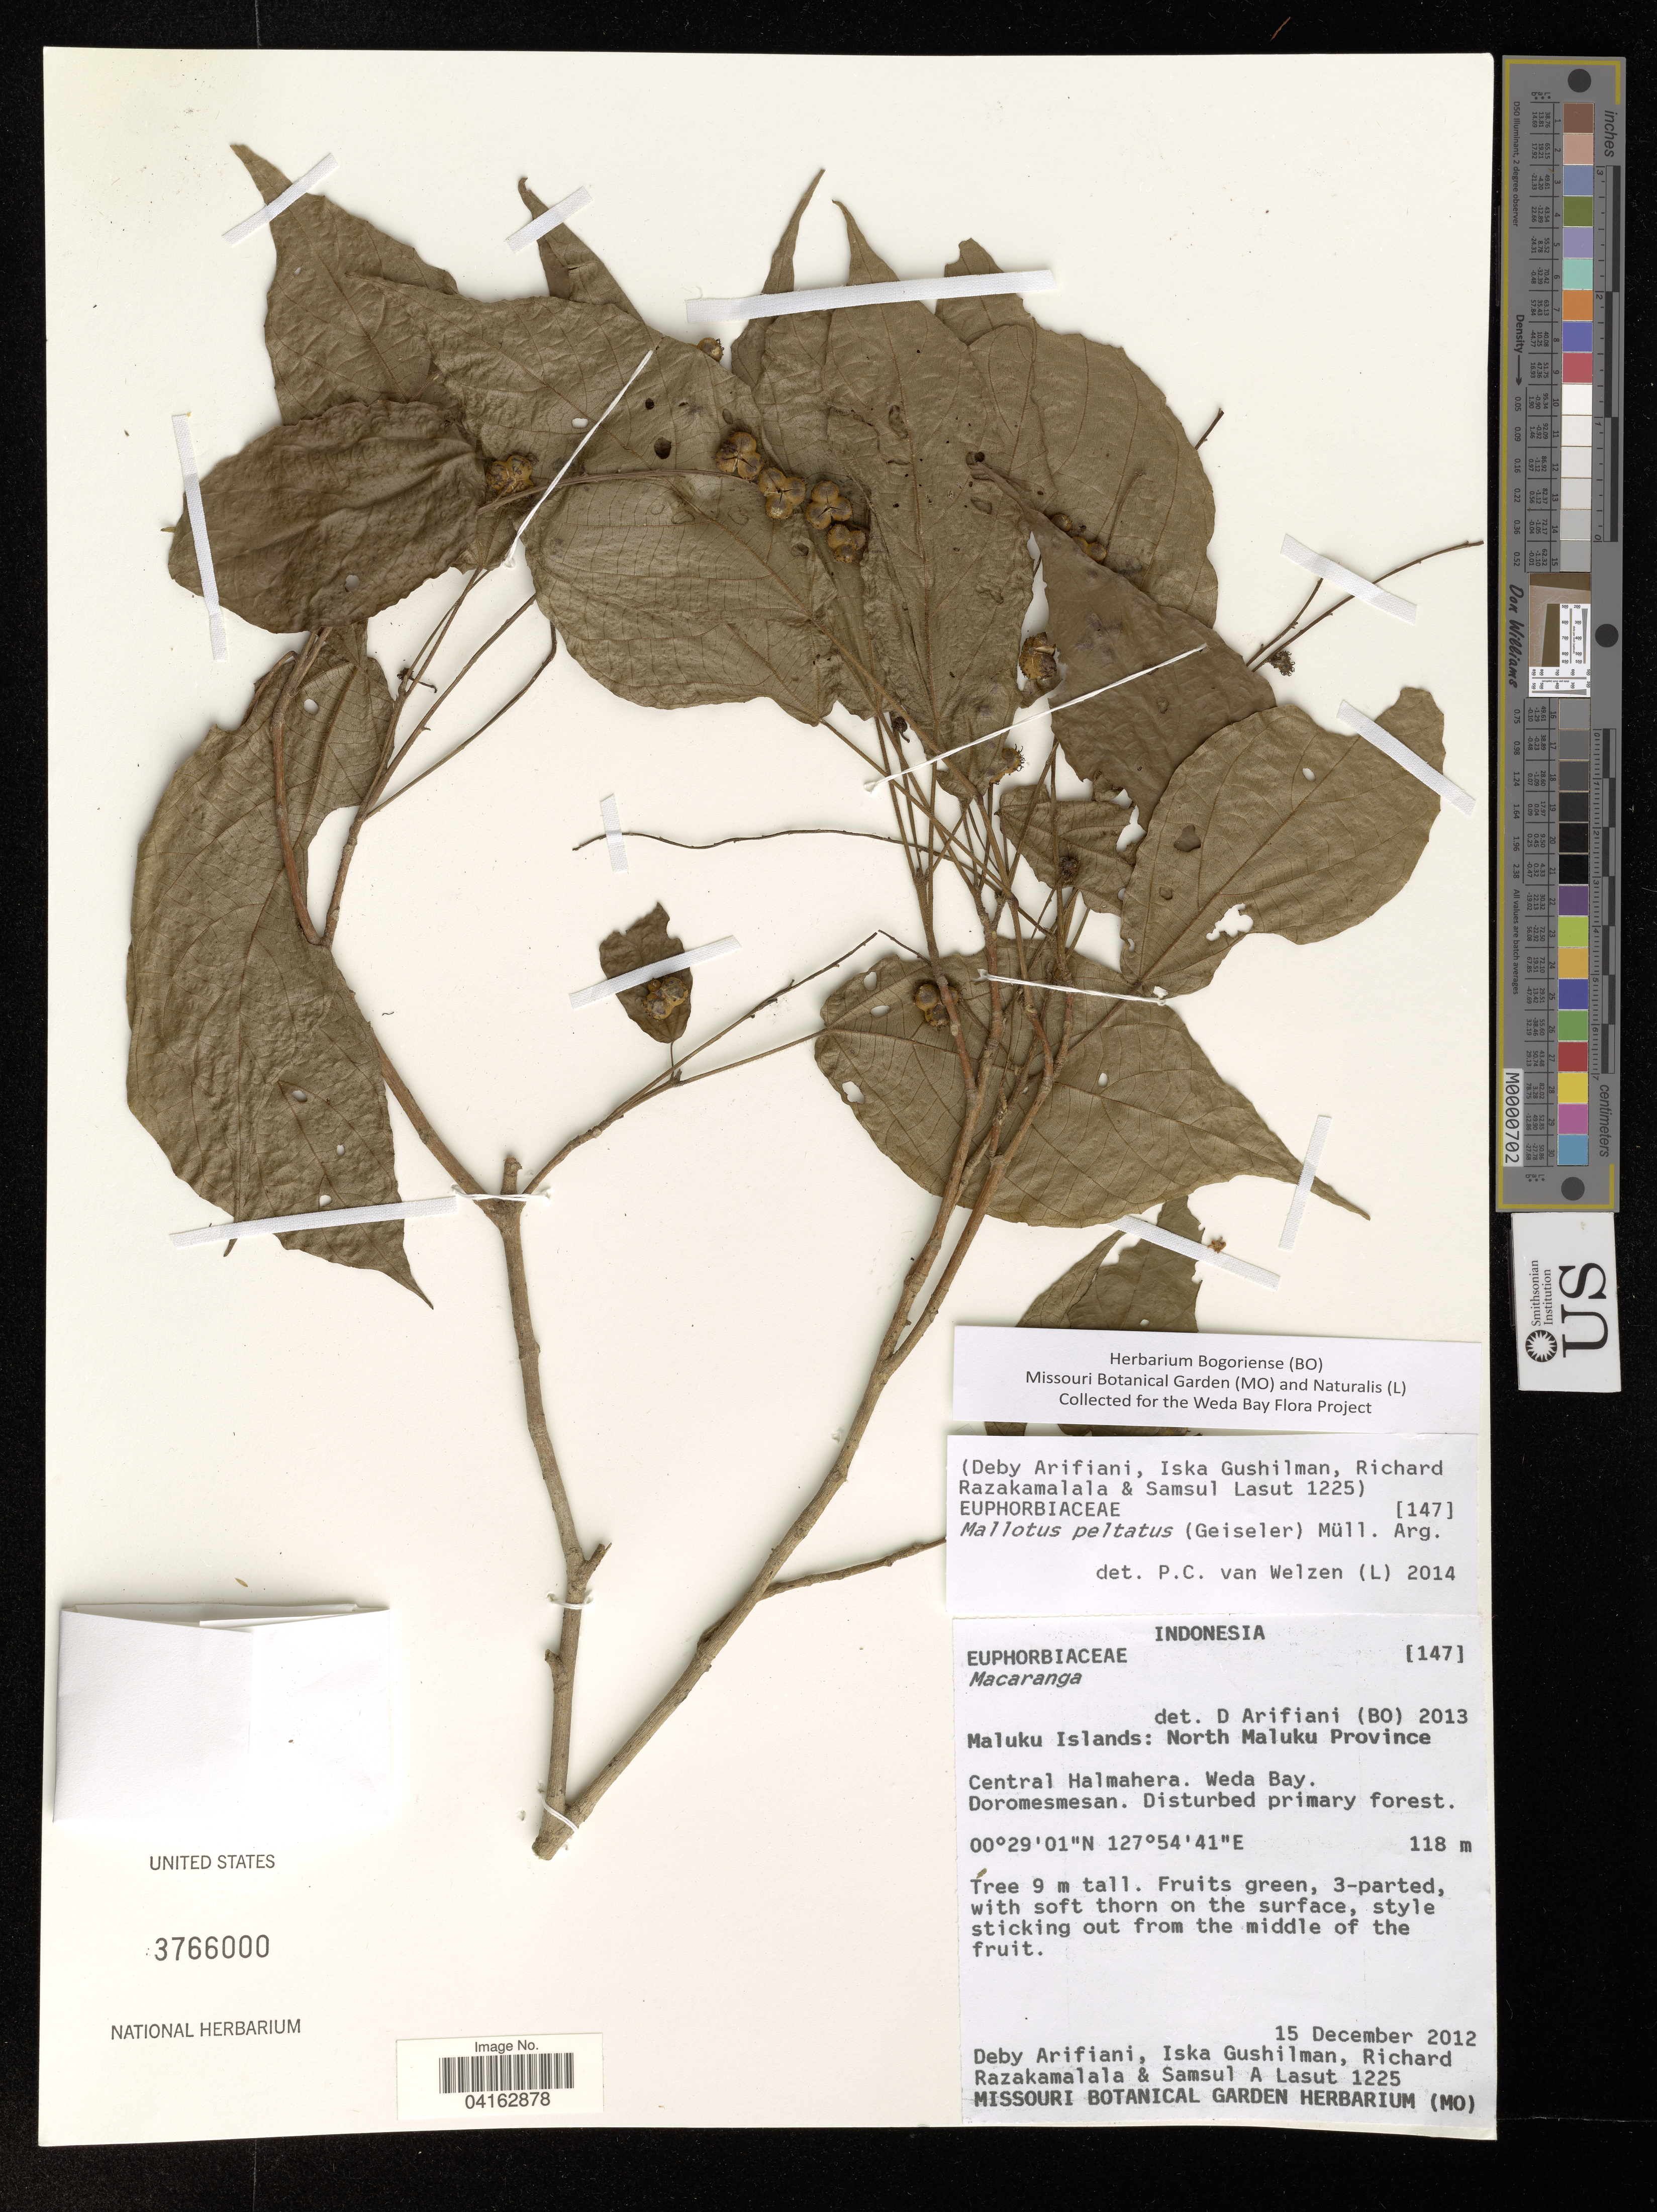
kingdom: Plantae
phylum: Tracheophyta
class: Magnoliopsida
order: Malpighiales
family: Euphorbiaceae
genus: Mallotus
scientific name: Mallotus peltatus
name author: (Geiseler) Müll. Arg.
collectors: D. Arifiani, I. Gushilman, R. Razakamalala & S. Lasut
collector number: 1225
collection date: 2012-12-15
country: Indonesia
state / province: Maluku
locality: Maluku Islands: North Maluku Province. Central Halmahera. Weda Bay. Doromesmesan.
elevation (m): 118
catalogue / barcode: US 3766000